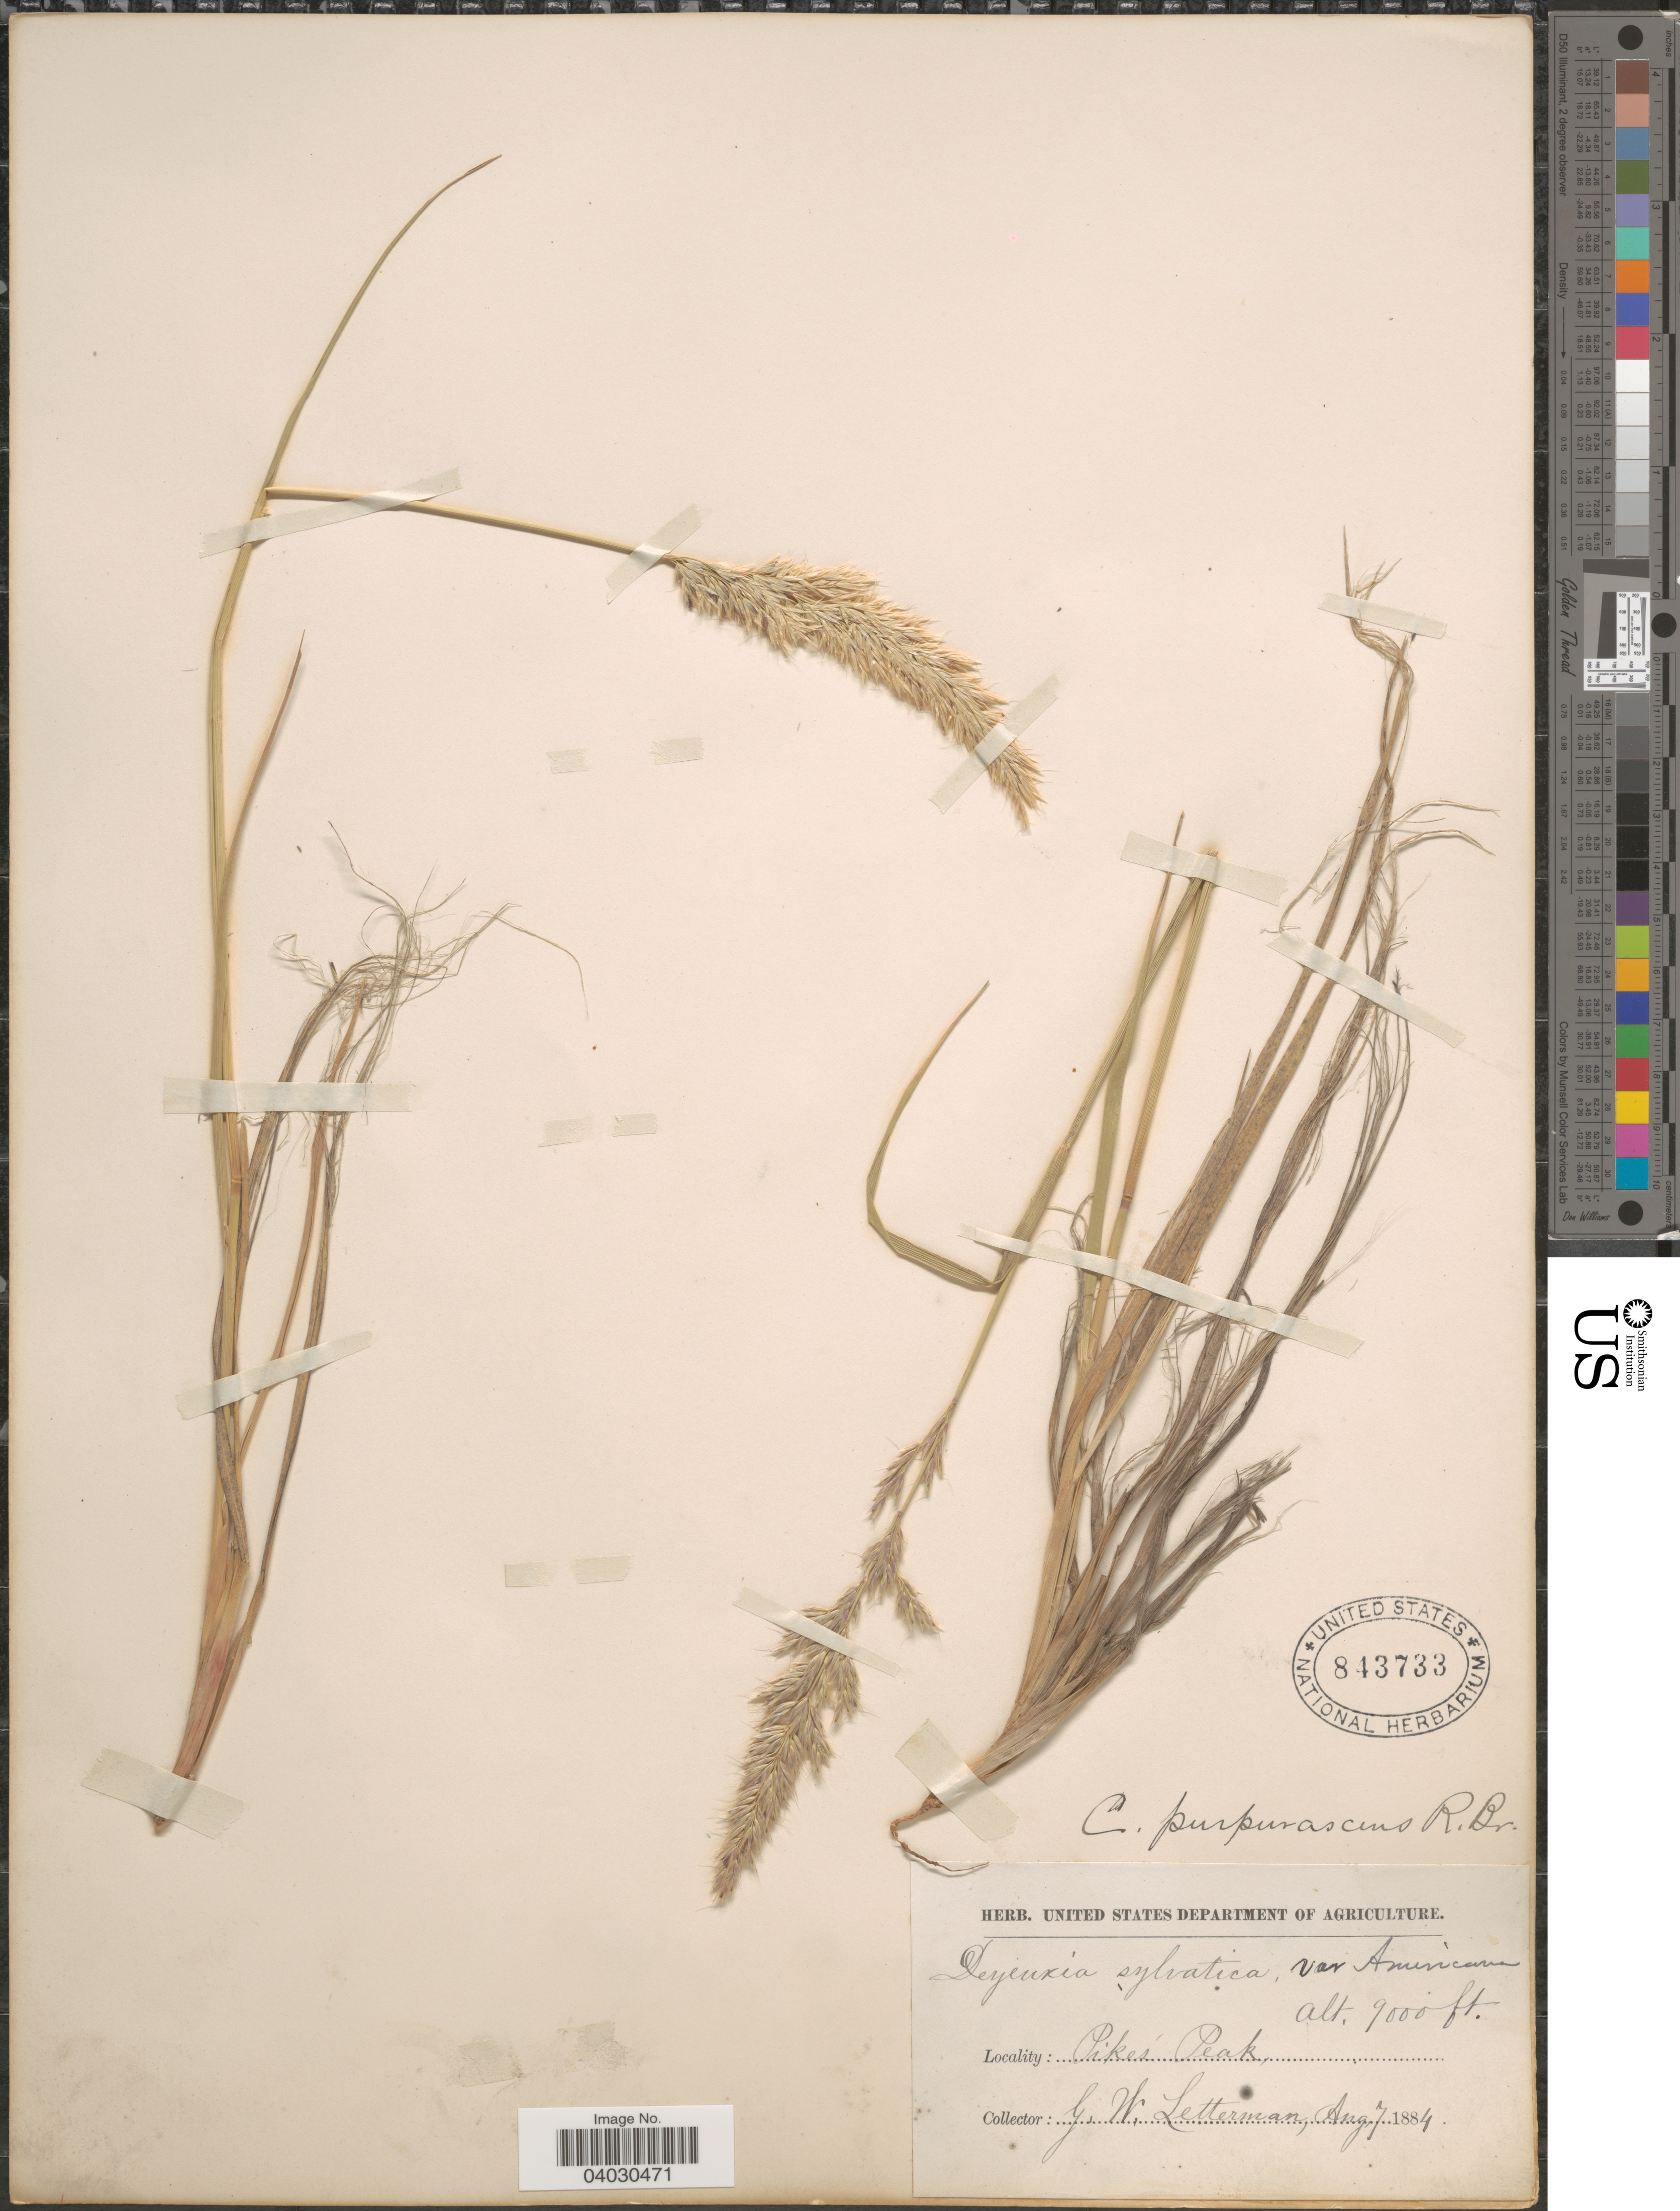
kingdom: Plantae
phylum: Tracheophyta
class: Liliopsida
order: Poales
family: Poaceae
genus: Calamagrostis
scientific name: Calamagrostis purpurascens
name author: R. Br.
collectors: G. W. Letterman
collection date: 1884-08-07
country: United States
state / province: Colorado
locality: Pike's Peak.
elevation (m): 2743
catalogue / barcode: US 843733